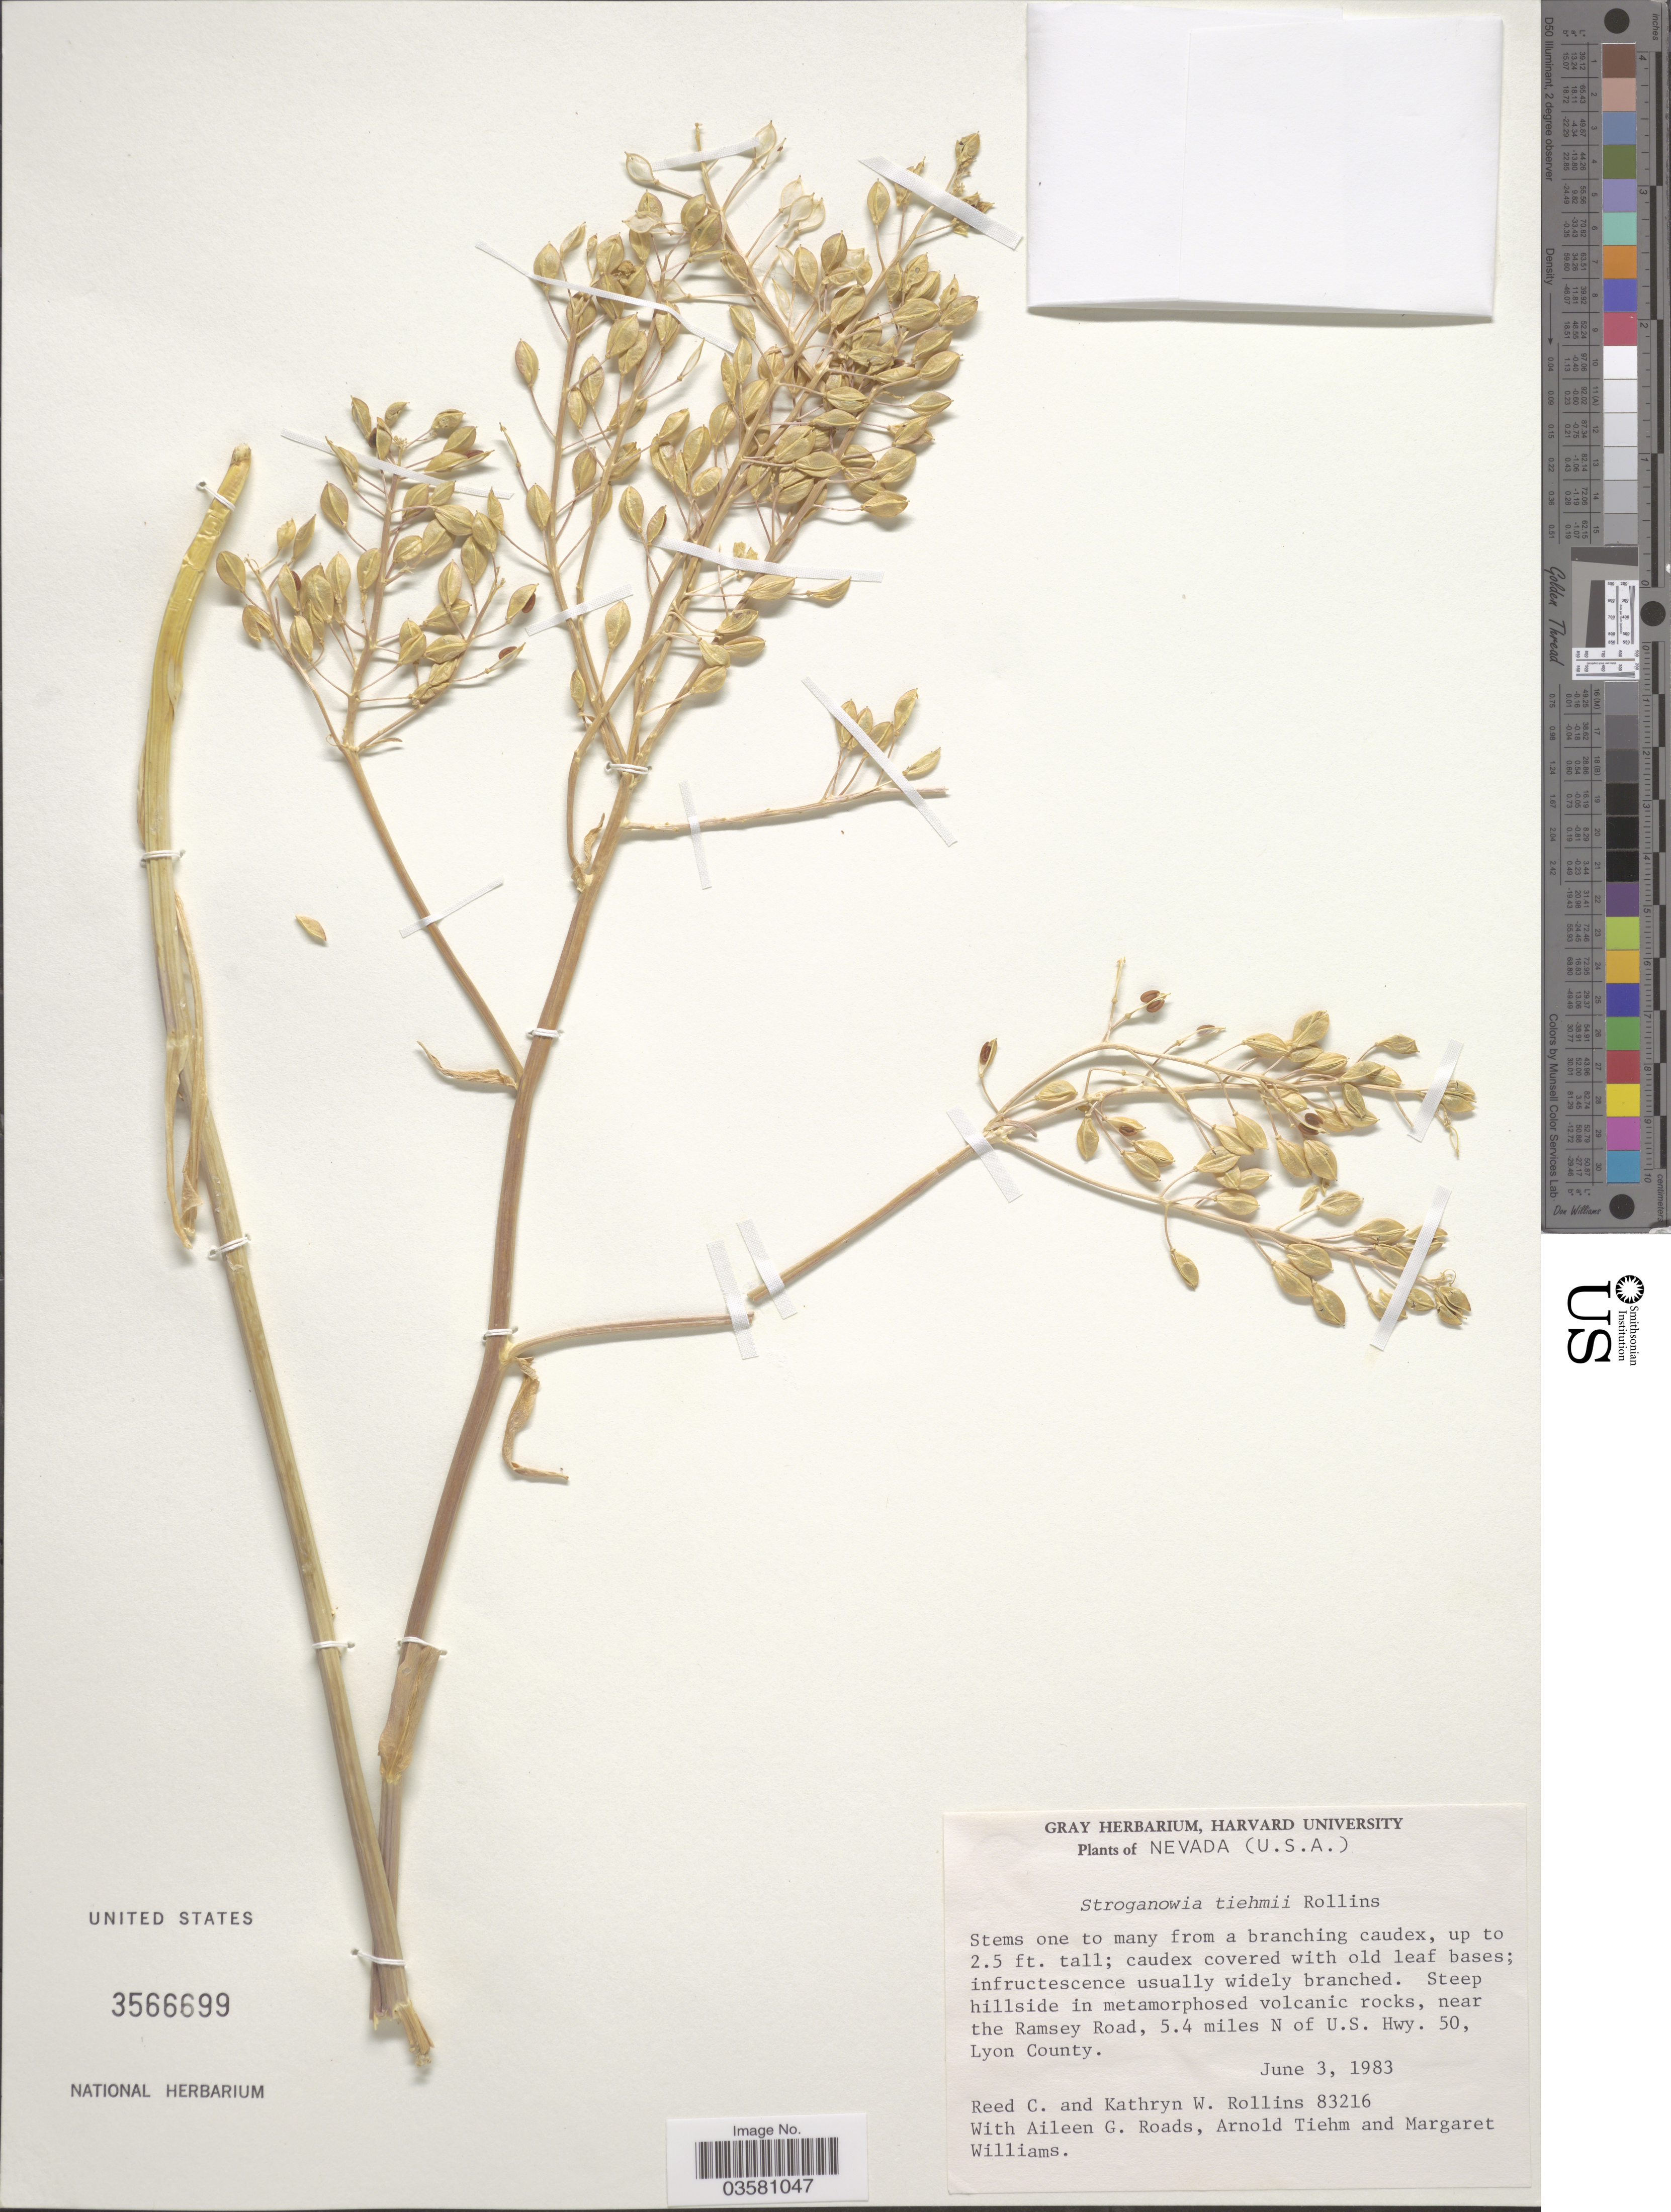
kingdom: Plantae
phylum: Tracheophyta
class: Magnoliopsida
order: Brassicales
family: Brassicaceae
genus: Lepidium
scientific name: Lepidium tiehmii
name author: (Rollins) Al-Shehbaz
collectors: R. C. Rollins, K. W. Rollins, A. Roads, A. Tiehm & M. J. Williams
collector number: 83216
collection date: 1983-06-03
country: United States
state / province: Nevada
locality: Near the Ramsey Road, 5.4 miles N of U.S. Hwy. 50, Lyon County.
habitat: steep hillside in metamorphosed volcanic rocks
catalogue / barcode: US 3566699